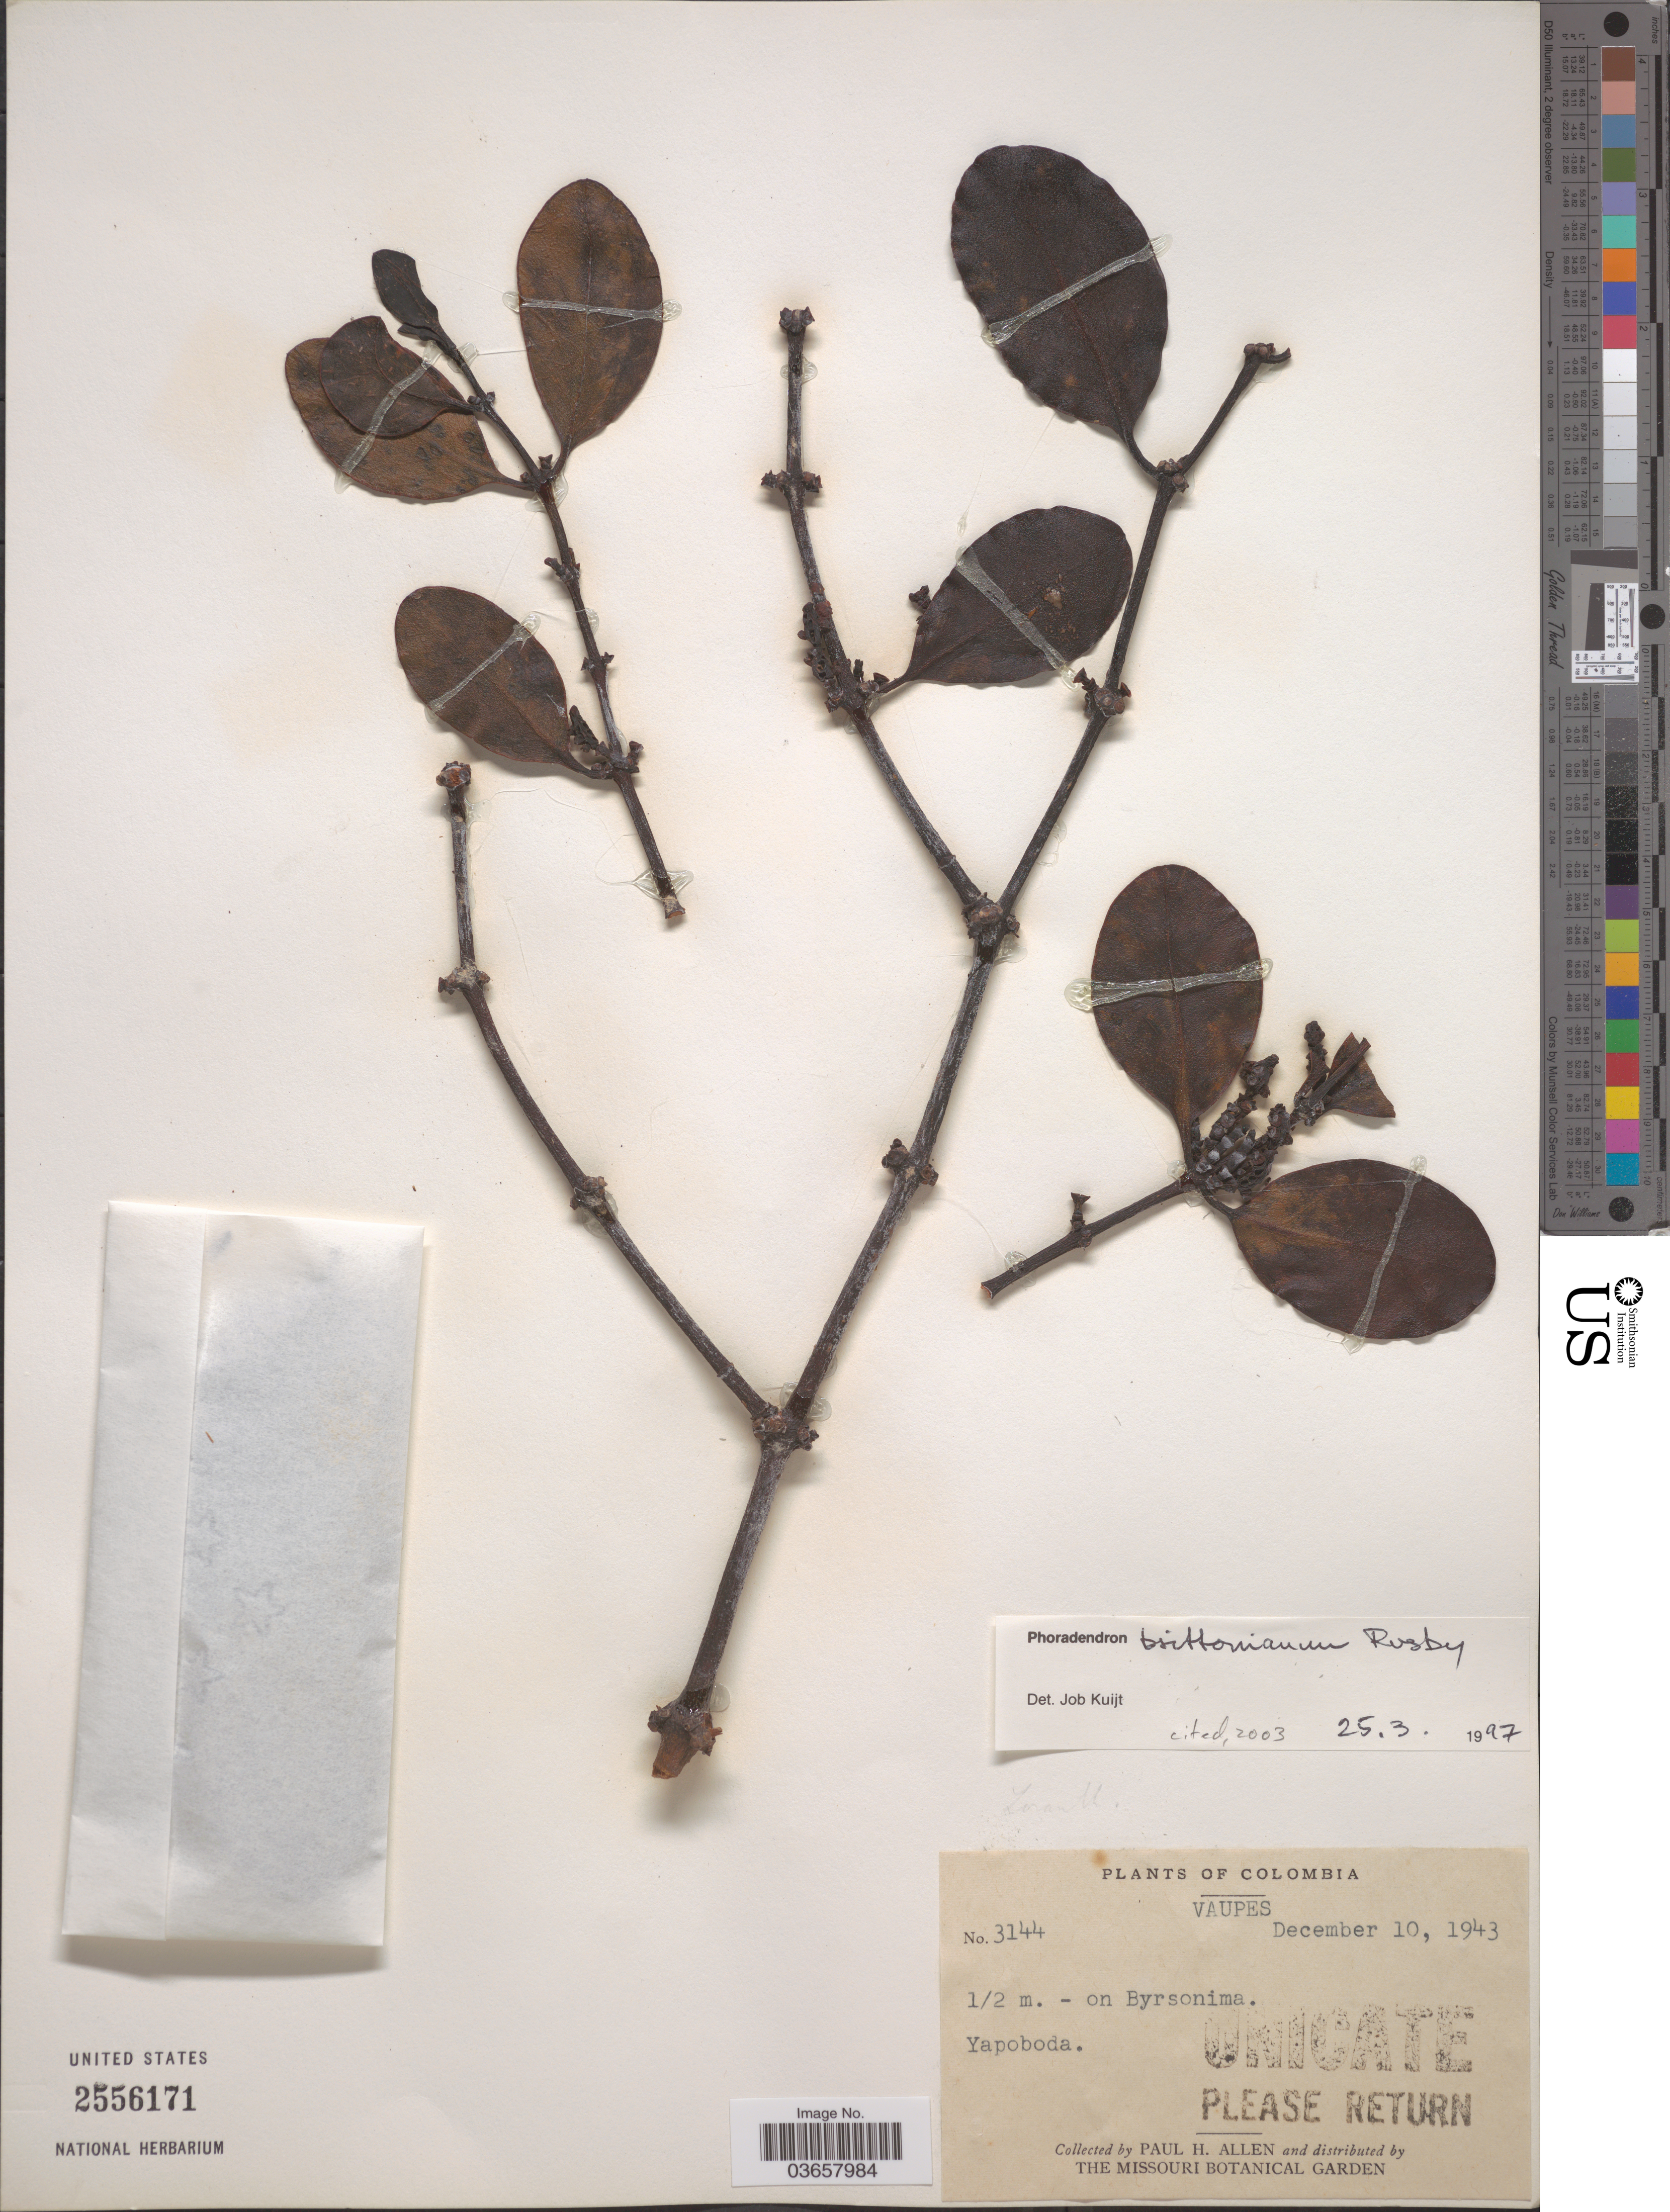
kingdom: Plantae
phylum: Tracheophyta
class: Magnoliopsida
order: Santalales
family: Viscaceae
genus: Phoradendron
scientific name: Phoradendron brittonianum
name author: Rusby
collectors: P. H. Allen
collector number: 3144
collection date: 1943-12-10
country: Colombia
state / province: Vaupés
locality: Yapoboda.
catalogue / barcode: US 2556171